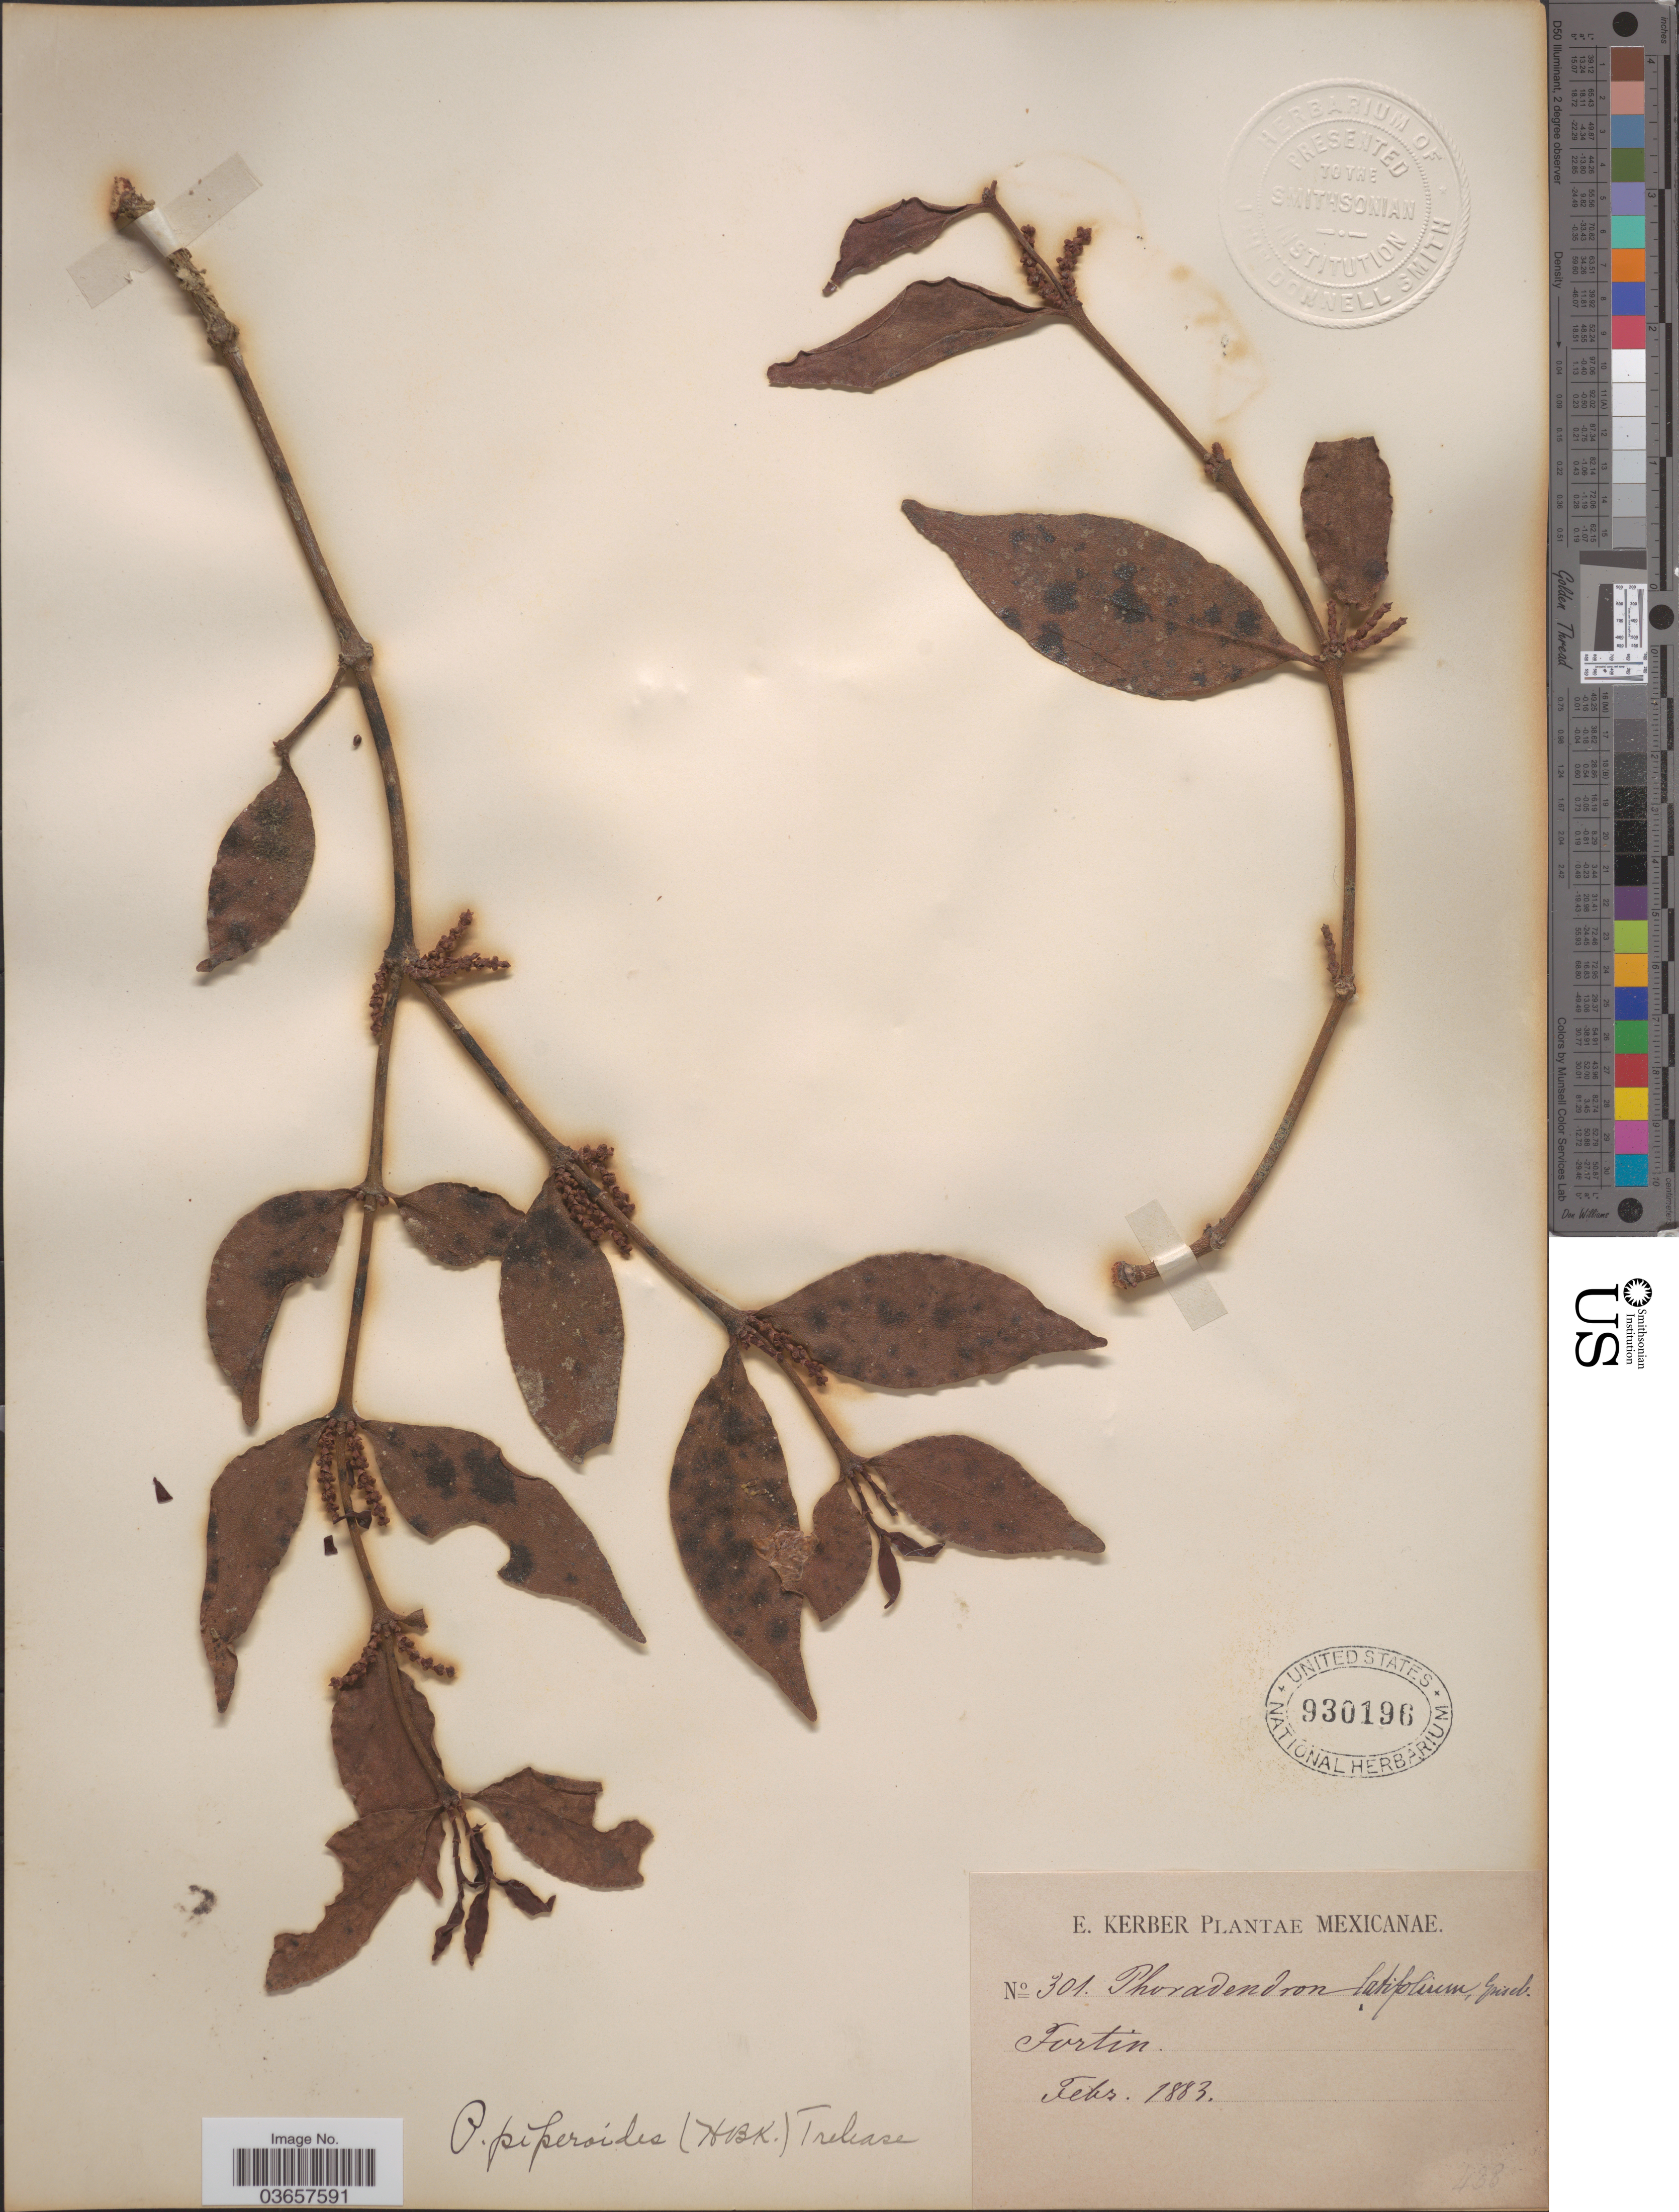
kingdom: Plantae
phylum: Tracheophyta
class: Magnoliopsida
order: Santalales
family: Viscaceae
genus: Phoradendron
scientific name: Phoradendron piperoides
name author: (Kunth) Trel.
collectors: E. Kerber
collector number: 301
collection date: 1883-02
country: Mexico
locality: Fortin.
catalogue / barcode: US 930196